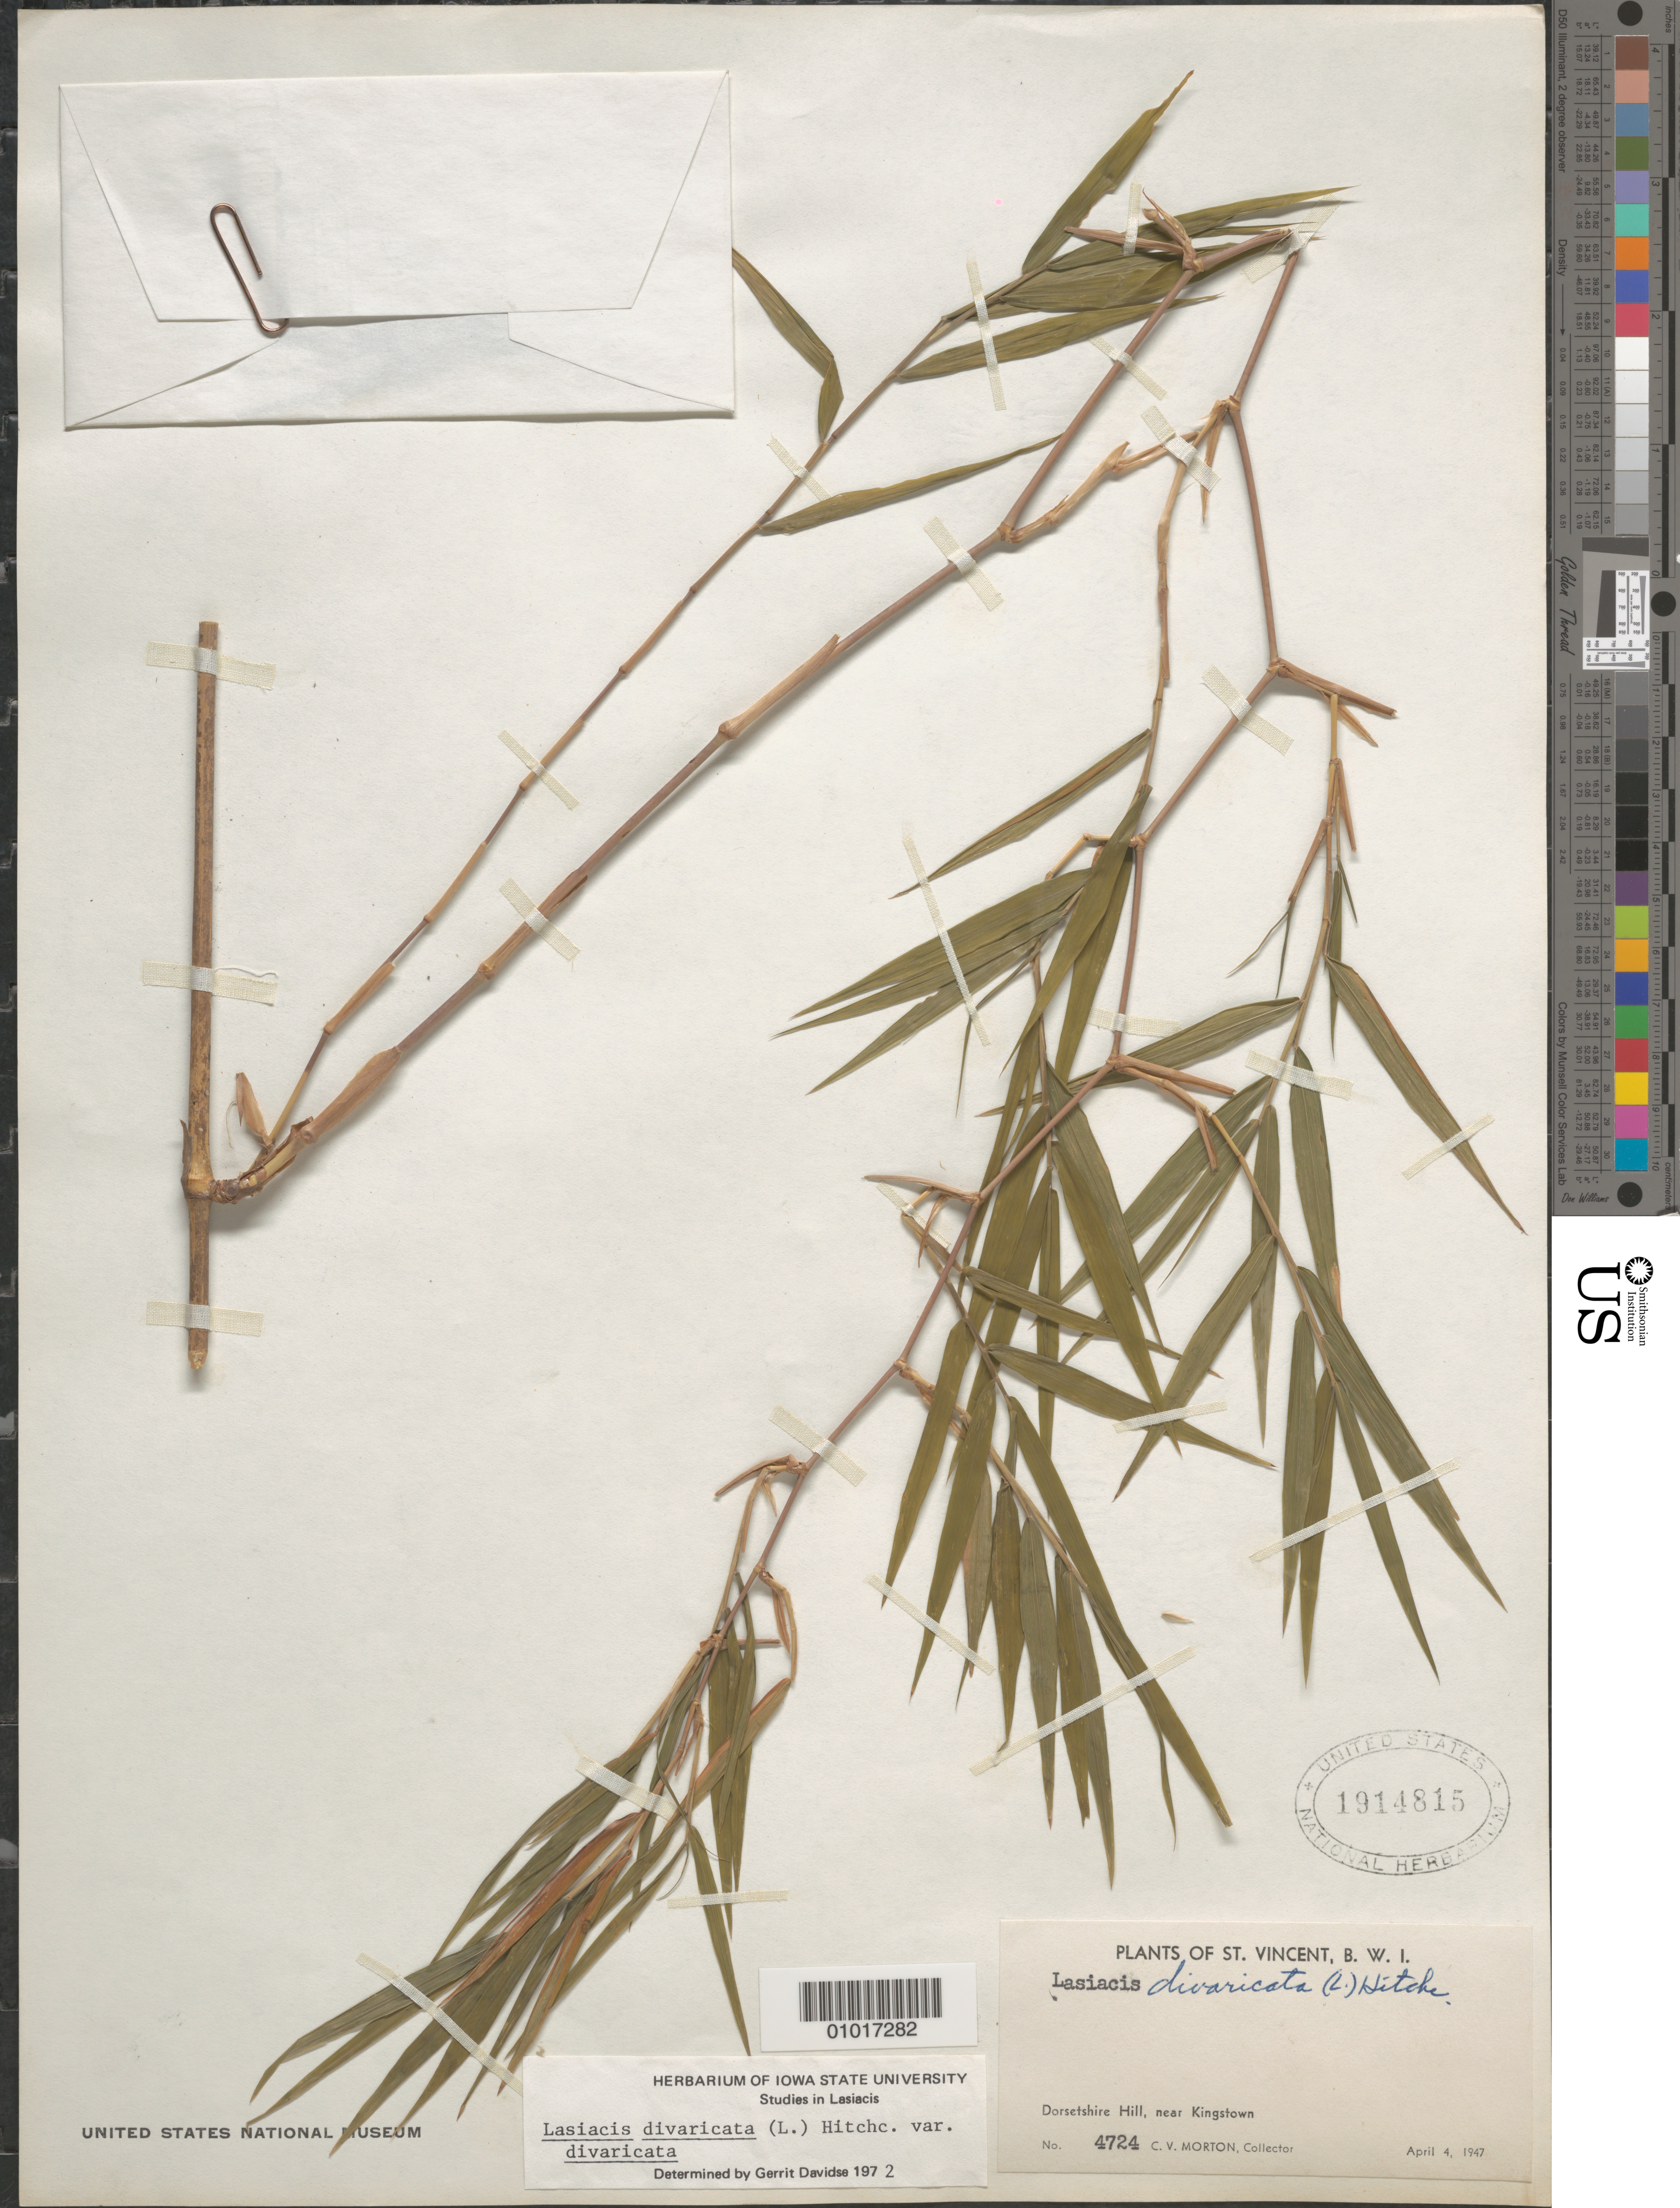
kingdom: Plantae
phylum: Tracheophyta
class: Liliopsida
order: Poales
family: Poaceae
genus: Lasiacis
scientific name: Lasiacis divaricata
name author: (L.) Hitchc.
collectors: C. V. Morton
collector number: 4724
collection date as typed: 04 Apr 1947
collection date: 1947-04-04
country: St. Vincent - Grenadines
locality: Dorsetshire Hill, near Kingstown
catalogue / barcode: US 1914815